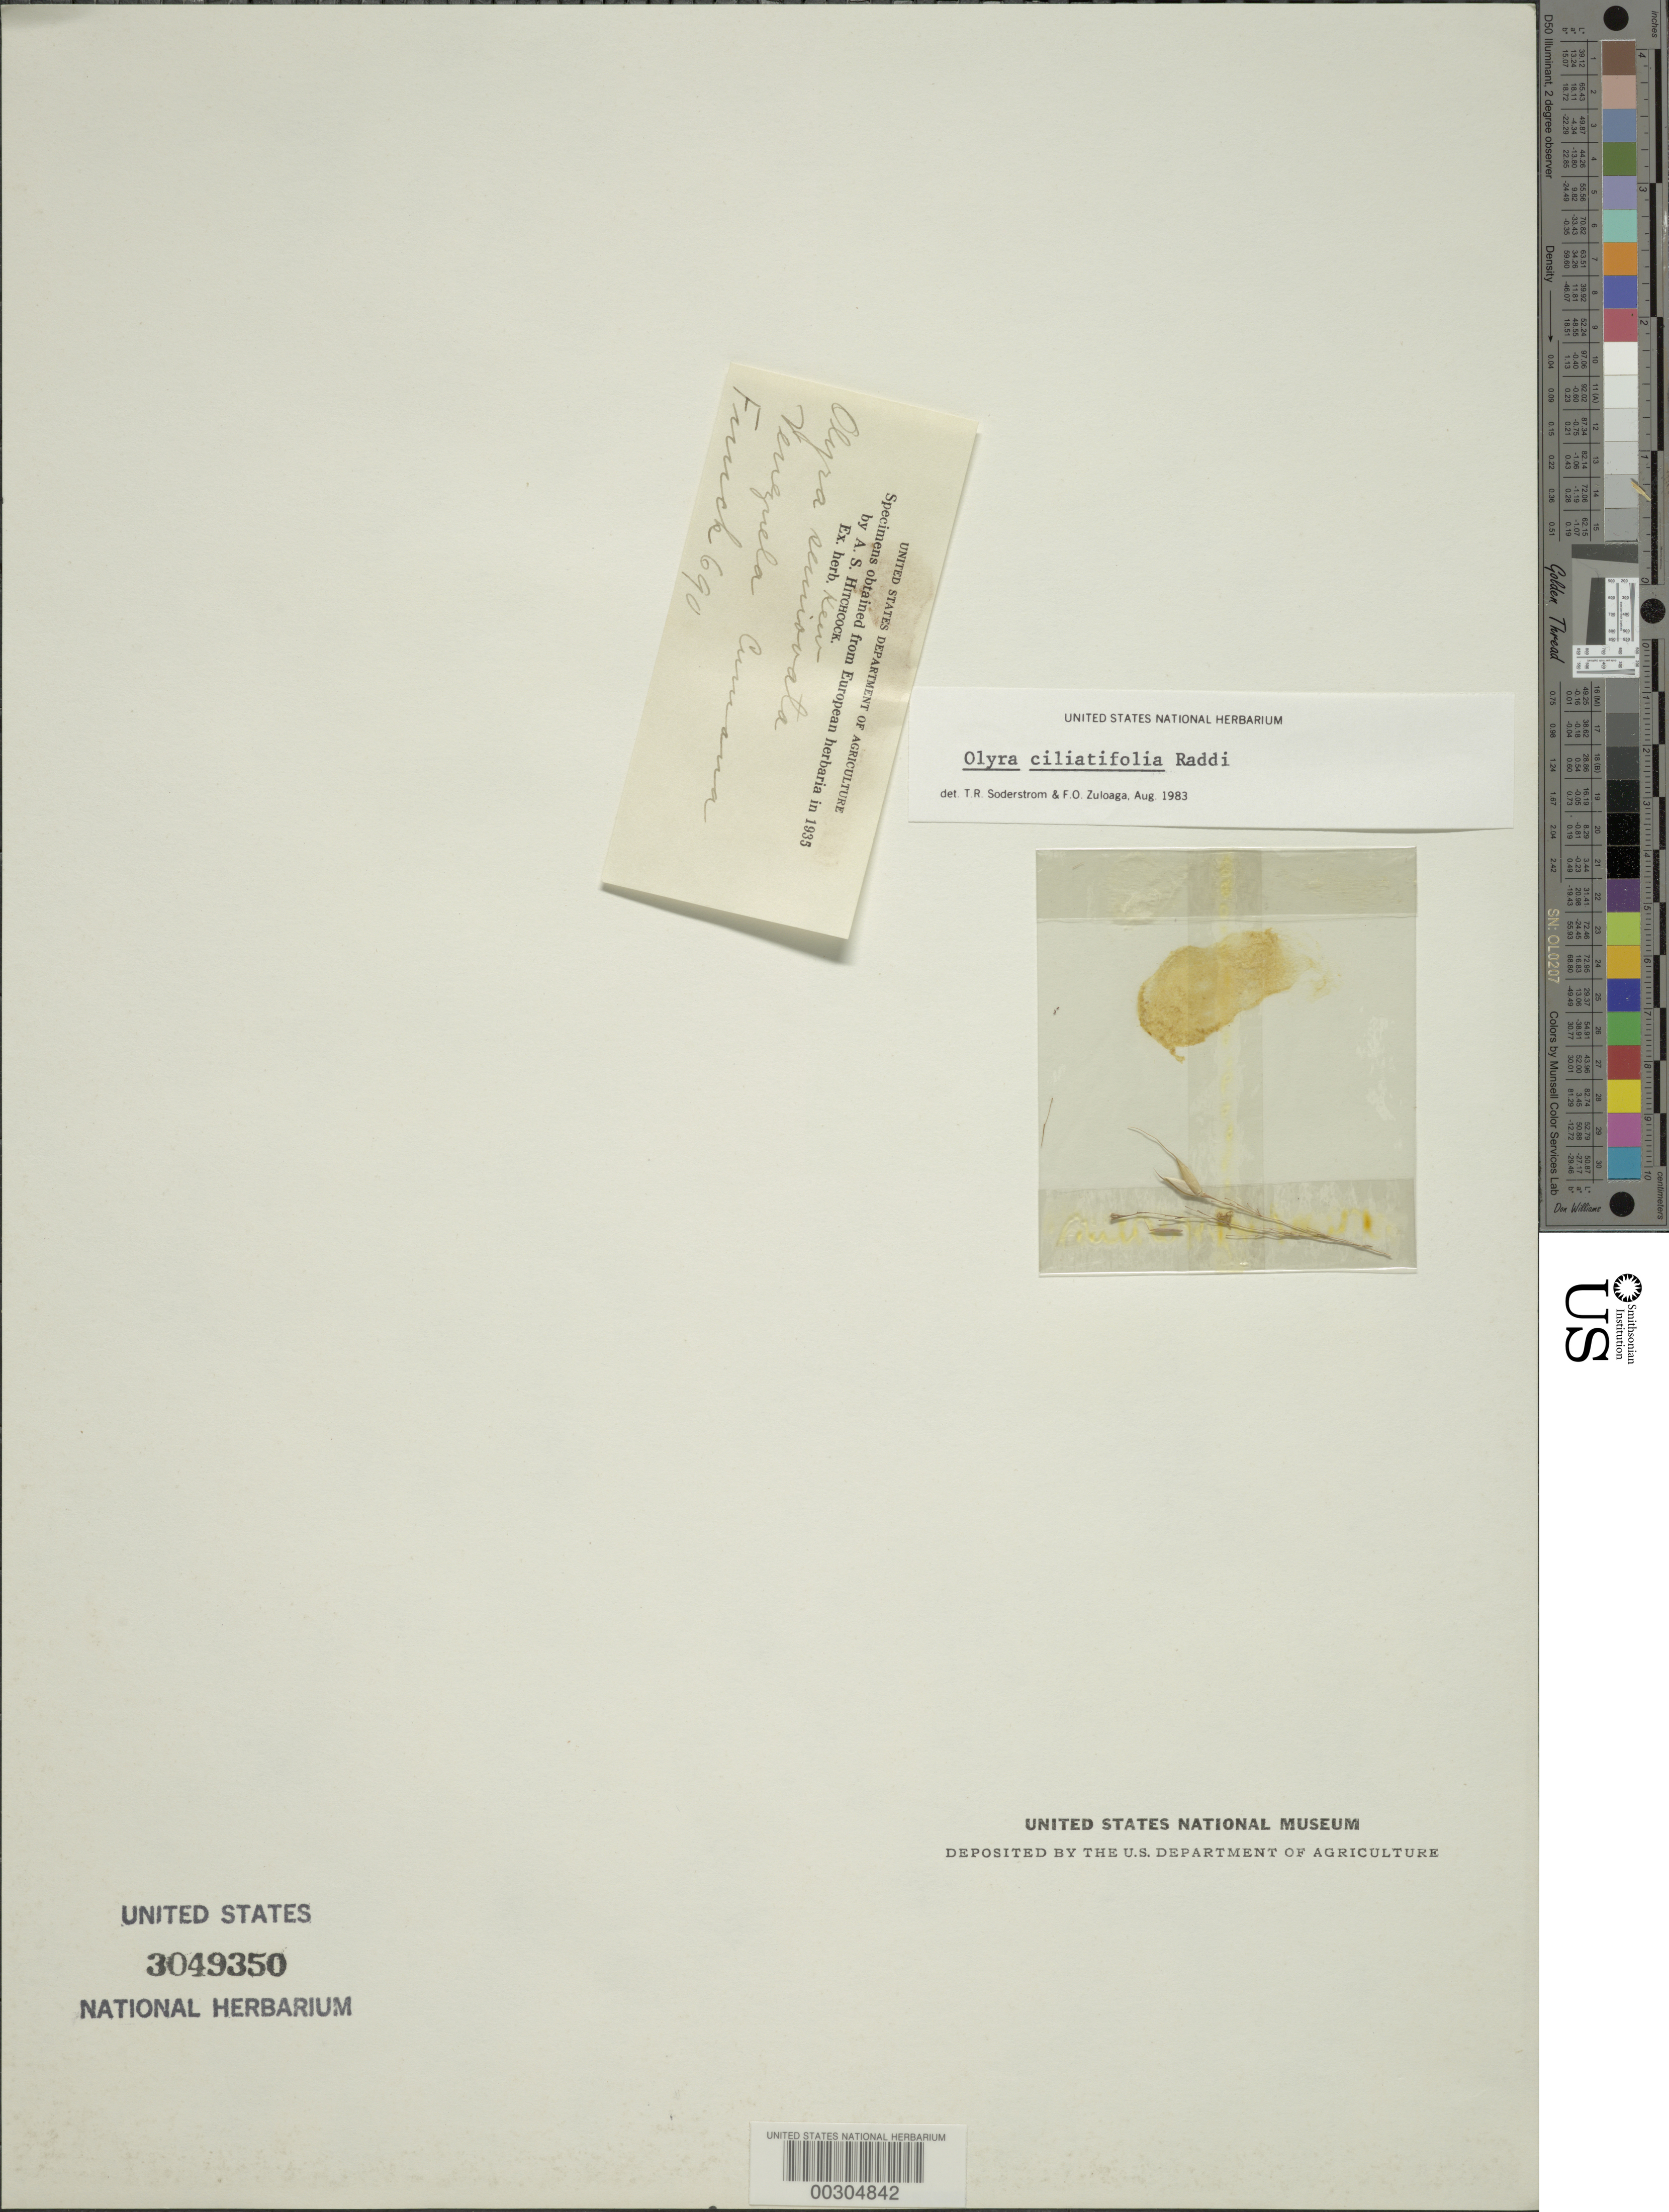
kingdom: Plantae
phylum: Tracheophyta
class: Liliopsida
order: Poales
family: Poaceae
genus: Olyra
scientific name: Olyra ciliatifolia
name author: Raddi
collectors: -. Funck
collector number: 690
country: Venezuela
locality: Cumana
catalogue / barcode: US 3049350